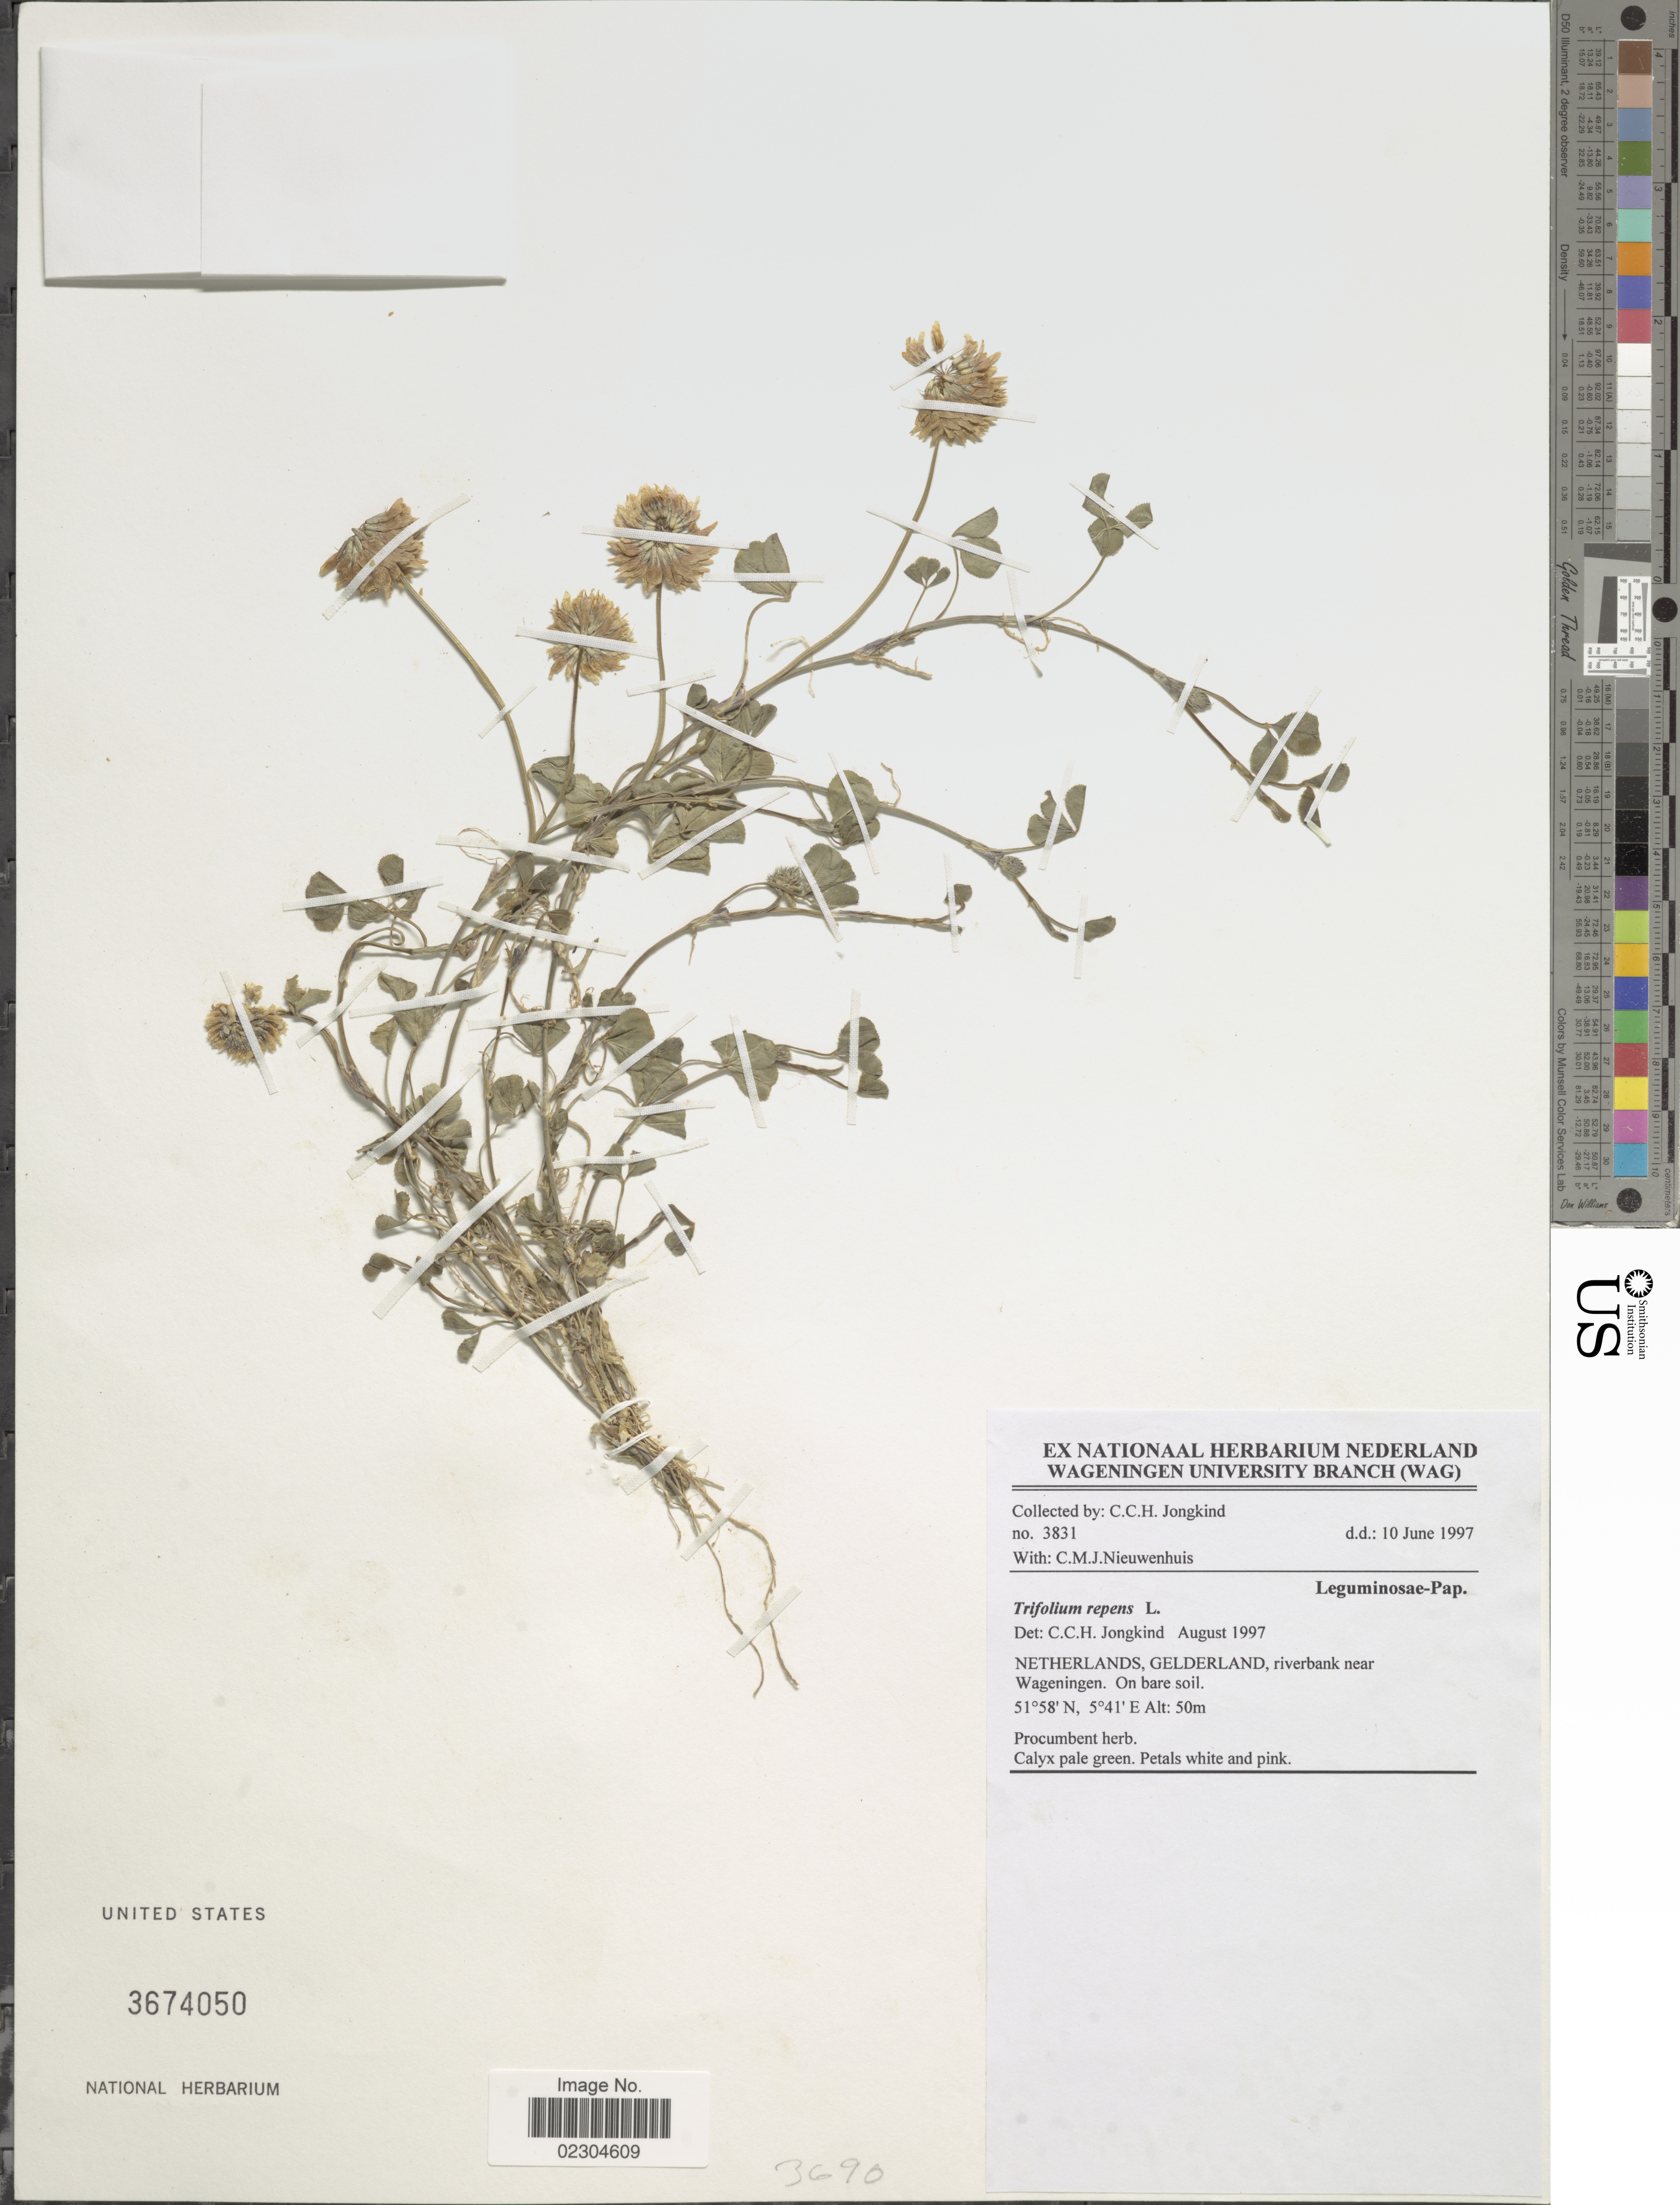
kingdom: Plantae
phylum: Tracheophyta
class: Magnoliopsida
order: Fabales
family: Fabaceae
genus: Trifolium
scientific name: Trifolium repens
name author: L.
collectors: C. C. Jongkind & C. Nieuwenhuis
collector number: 3831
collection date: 1997-06-10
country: Netherlands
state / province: Gelderland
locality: Netherlands, Gelderland, riverbank near Wageningen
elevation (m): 50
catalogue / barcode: US 3674050